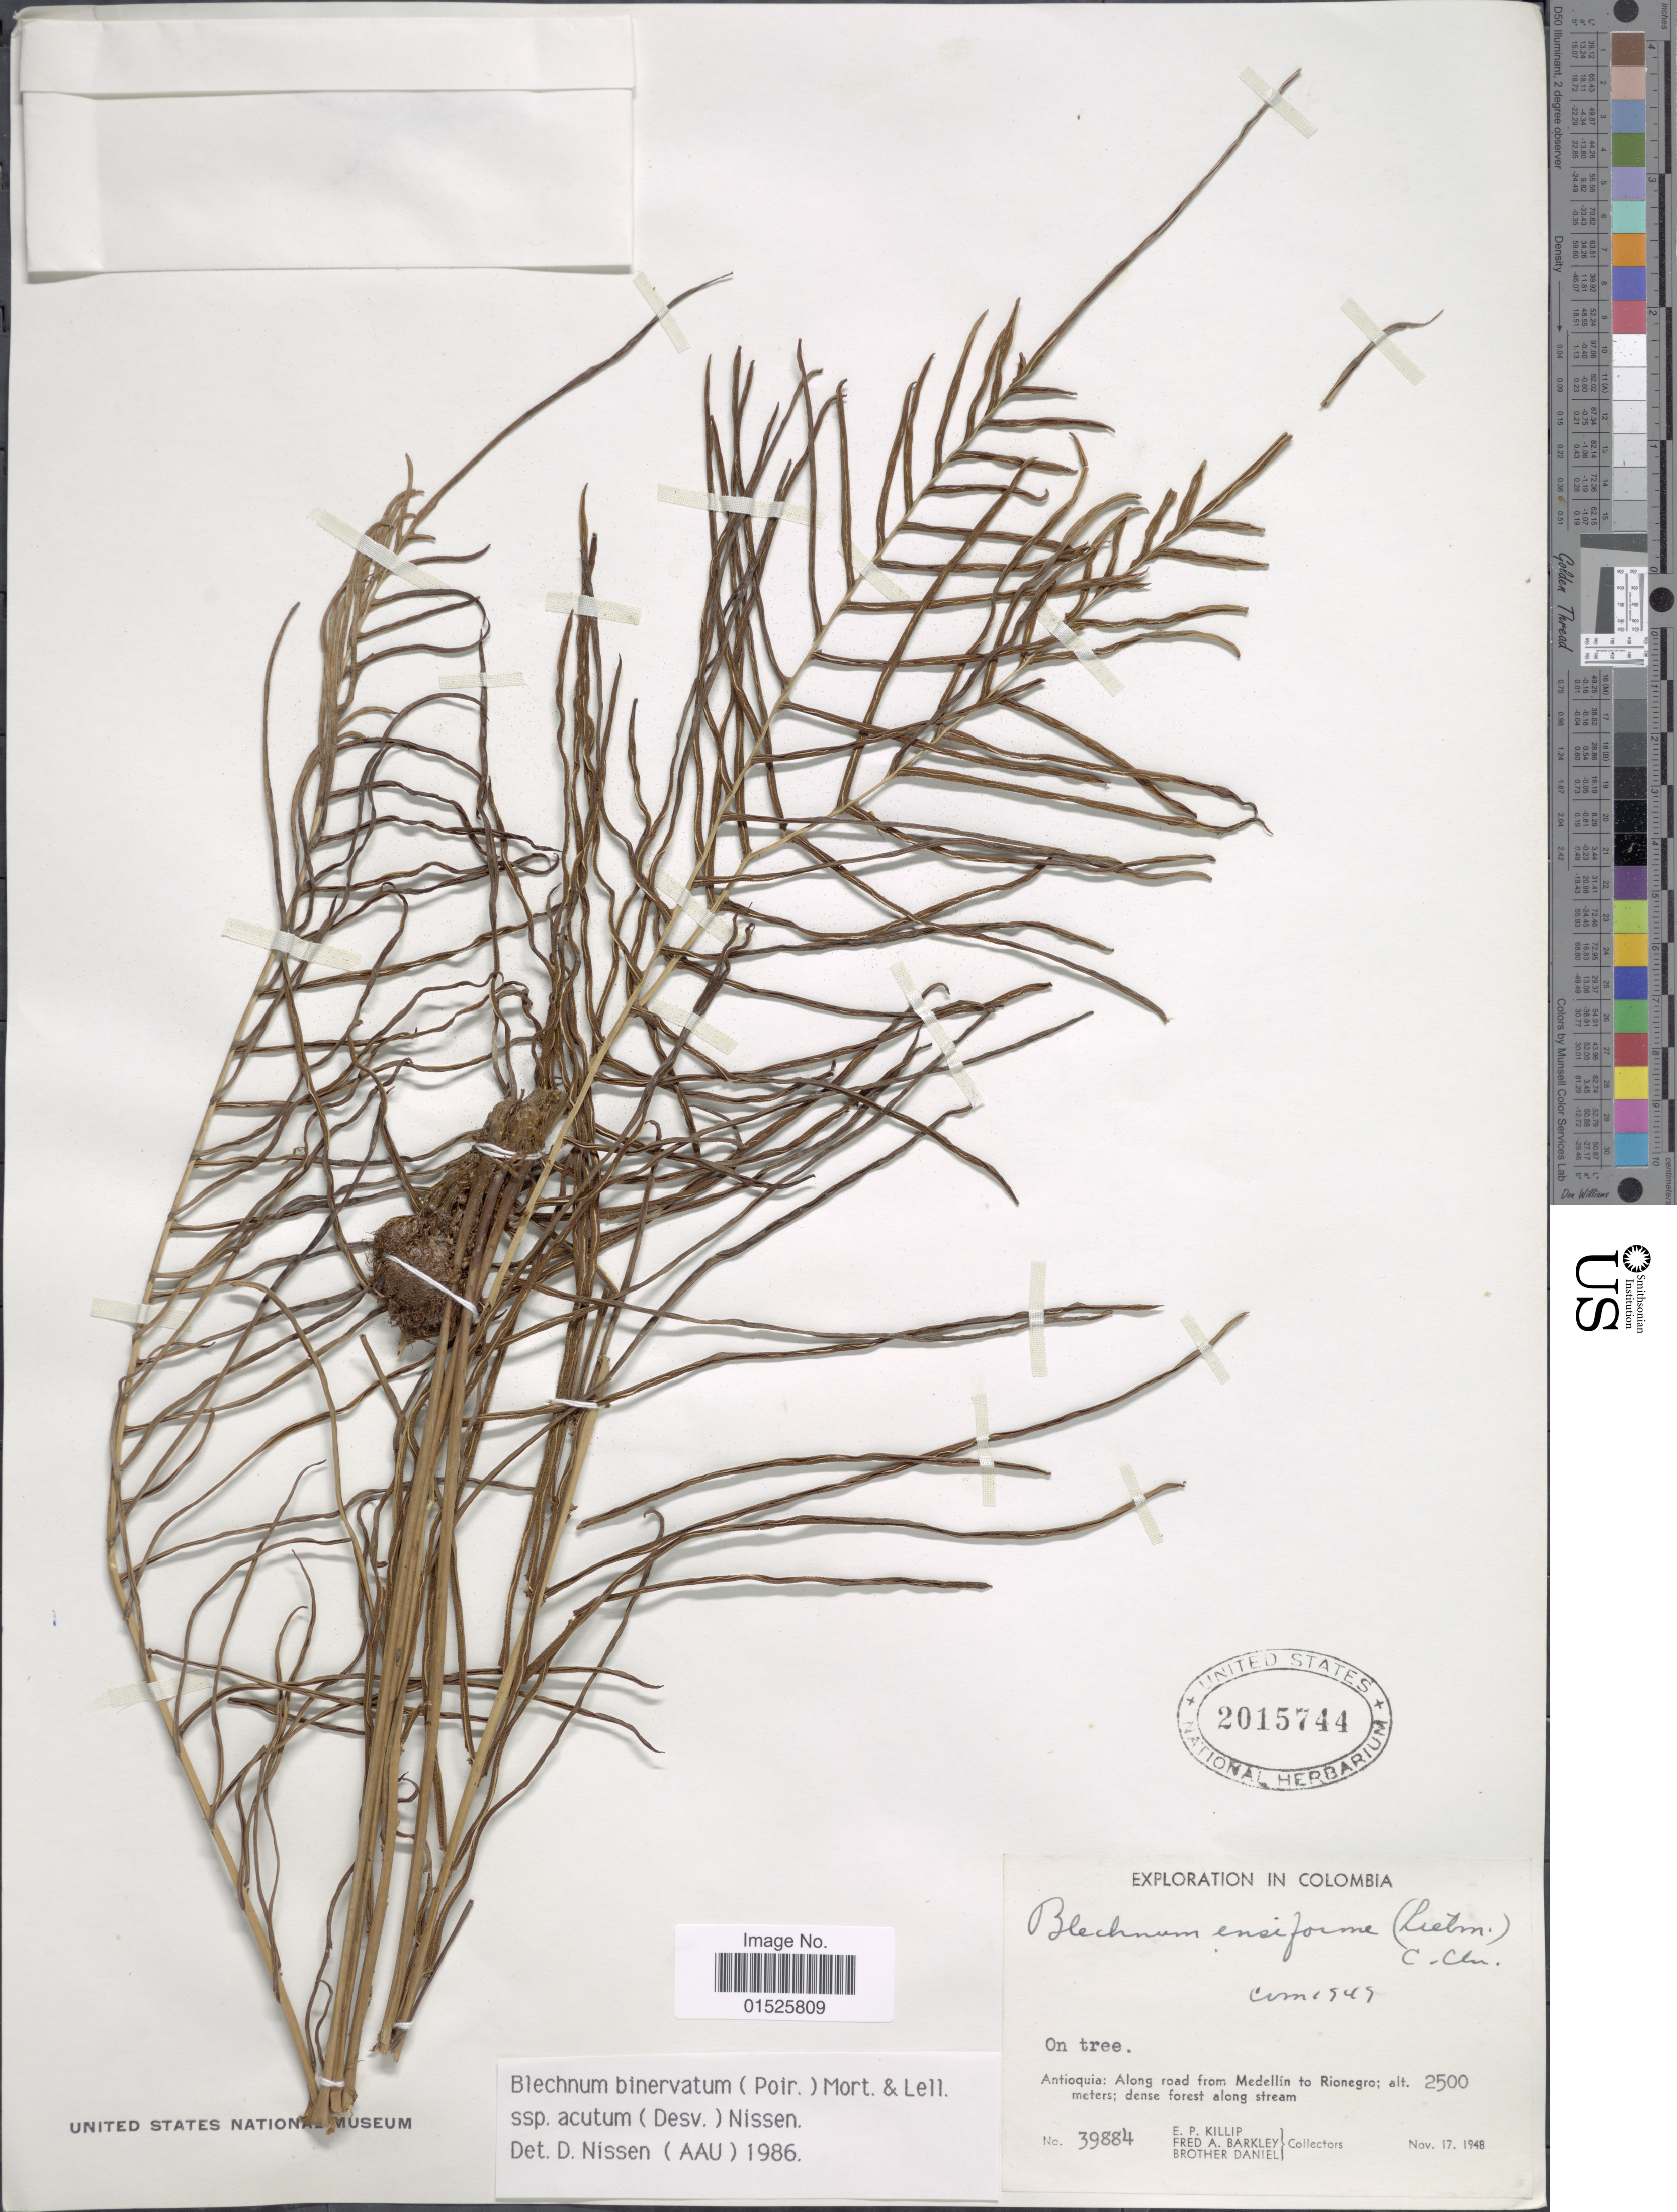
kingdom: Plantae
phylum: Tracheophyta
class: Polypodiopsida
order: Polypodiales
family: Blechnaceae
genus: Blechnum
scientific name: Blechnum ensiforme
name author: (Liebm.) C. Chr.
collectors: E. P. Killip, F. A. Barkley & Bro. Daniel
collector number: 39884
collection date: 1948-11-17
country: Colombia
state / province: Antioquia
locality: Along road from Medellín to Rionegro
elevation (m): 2500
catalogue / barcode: US 2015744